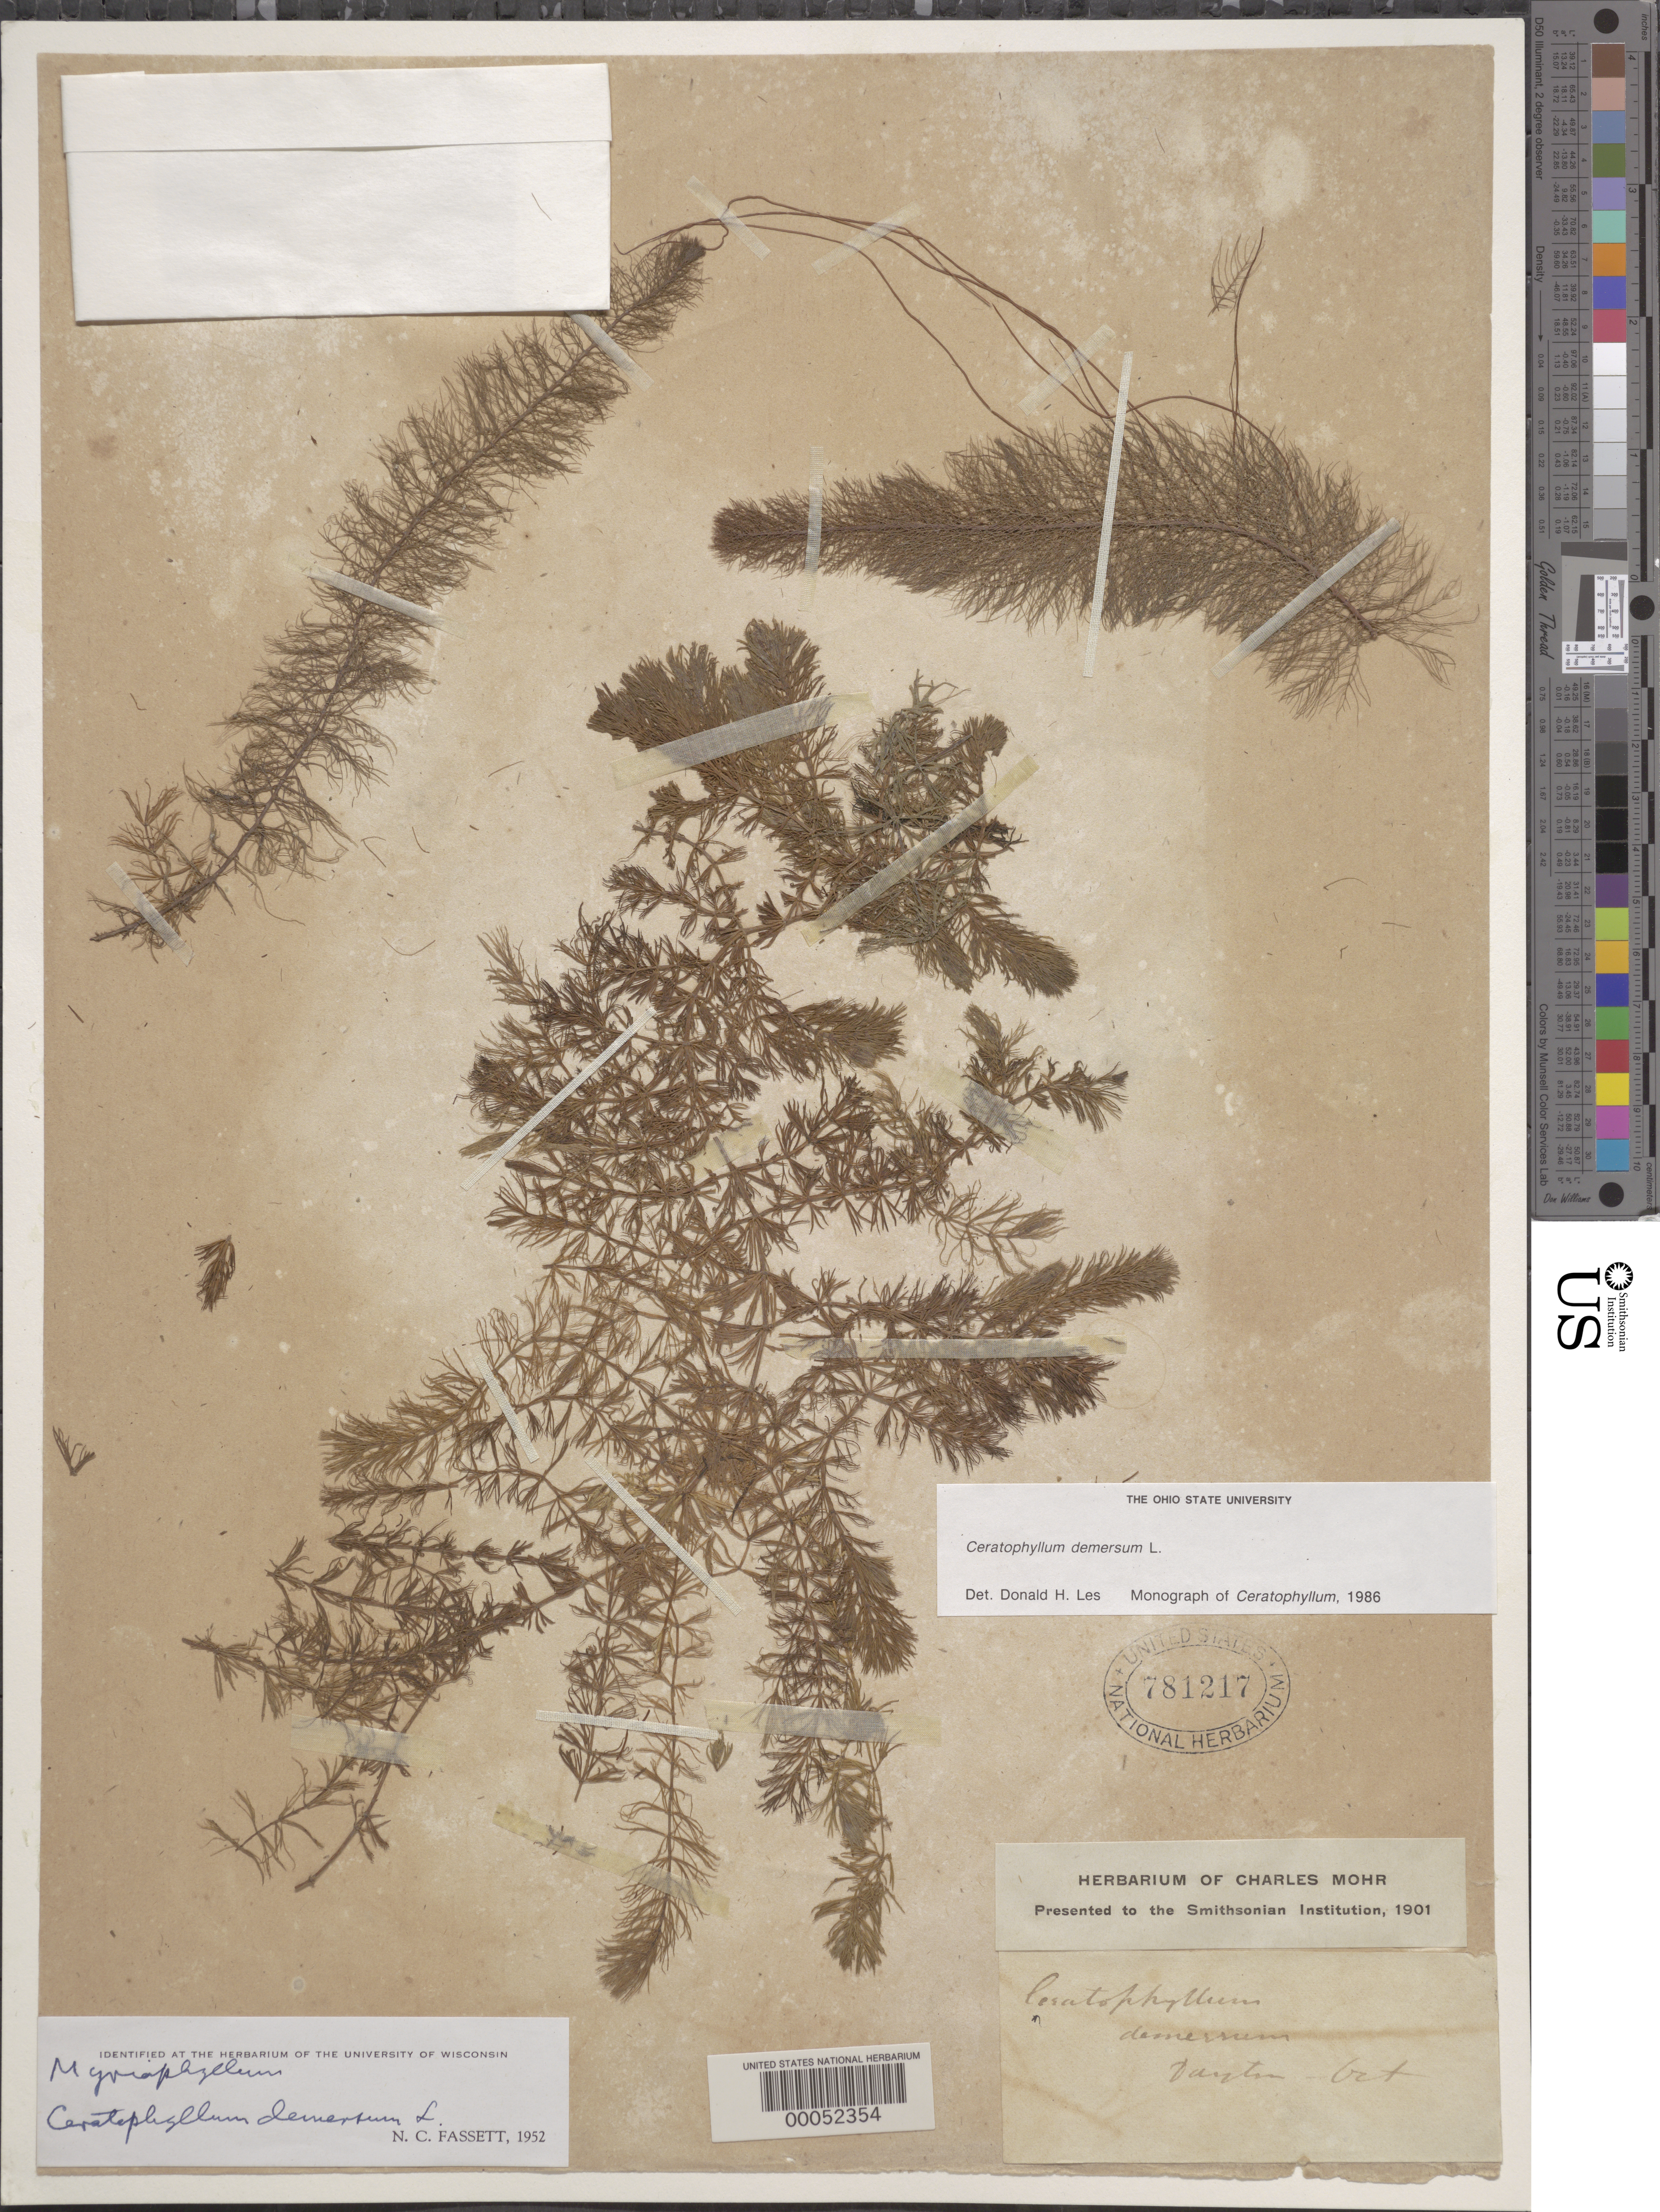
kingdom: Plantae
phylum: Tracheophyta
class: Magnoliopsida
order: Ceratophyllales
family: Ceratophyllaceae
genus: Ceratophyllum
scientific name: Ceratophyllum demersum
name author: L.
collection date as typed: Oct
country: United States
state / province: Ohio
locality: Unlabelled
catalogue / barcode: US 781217